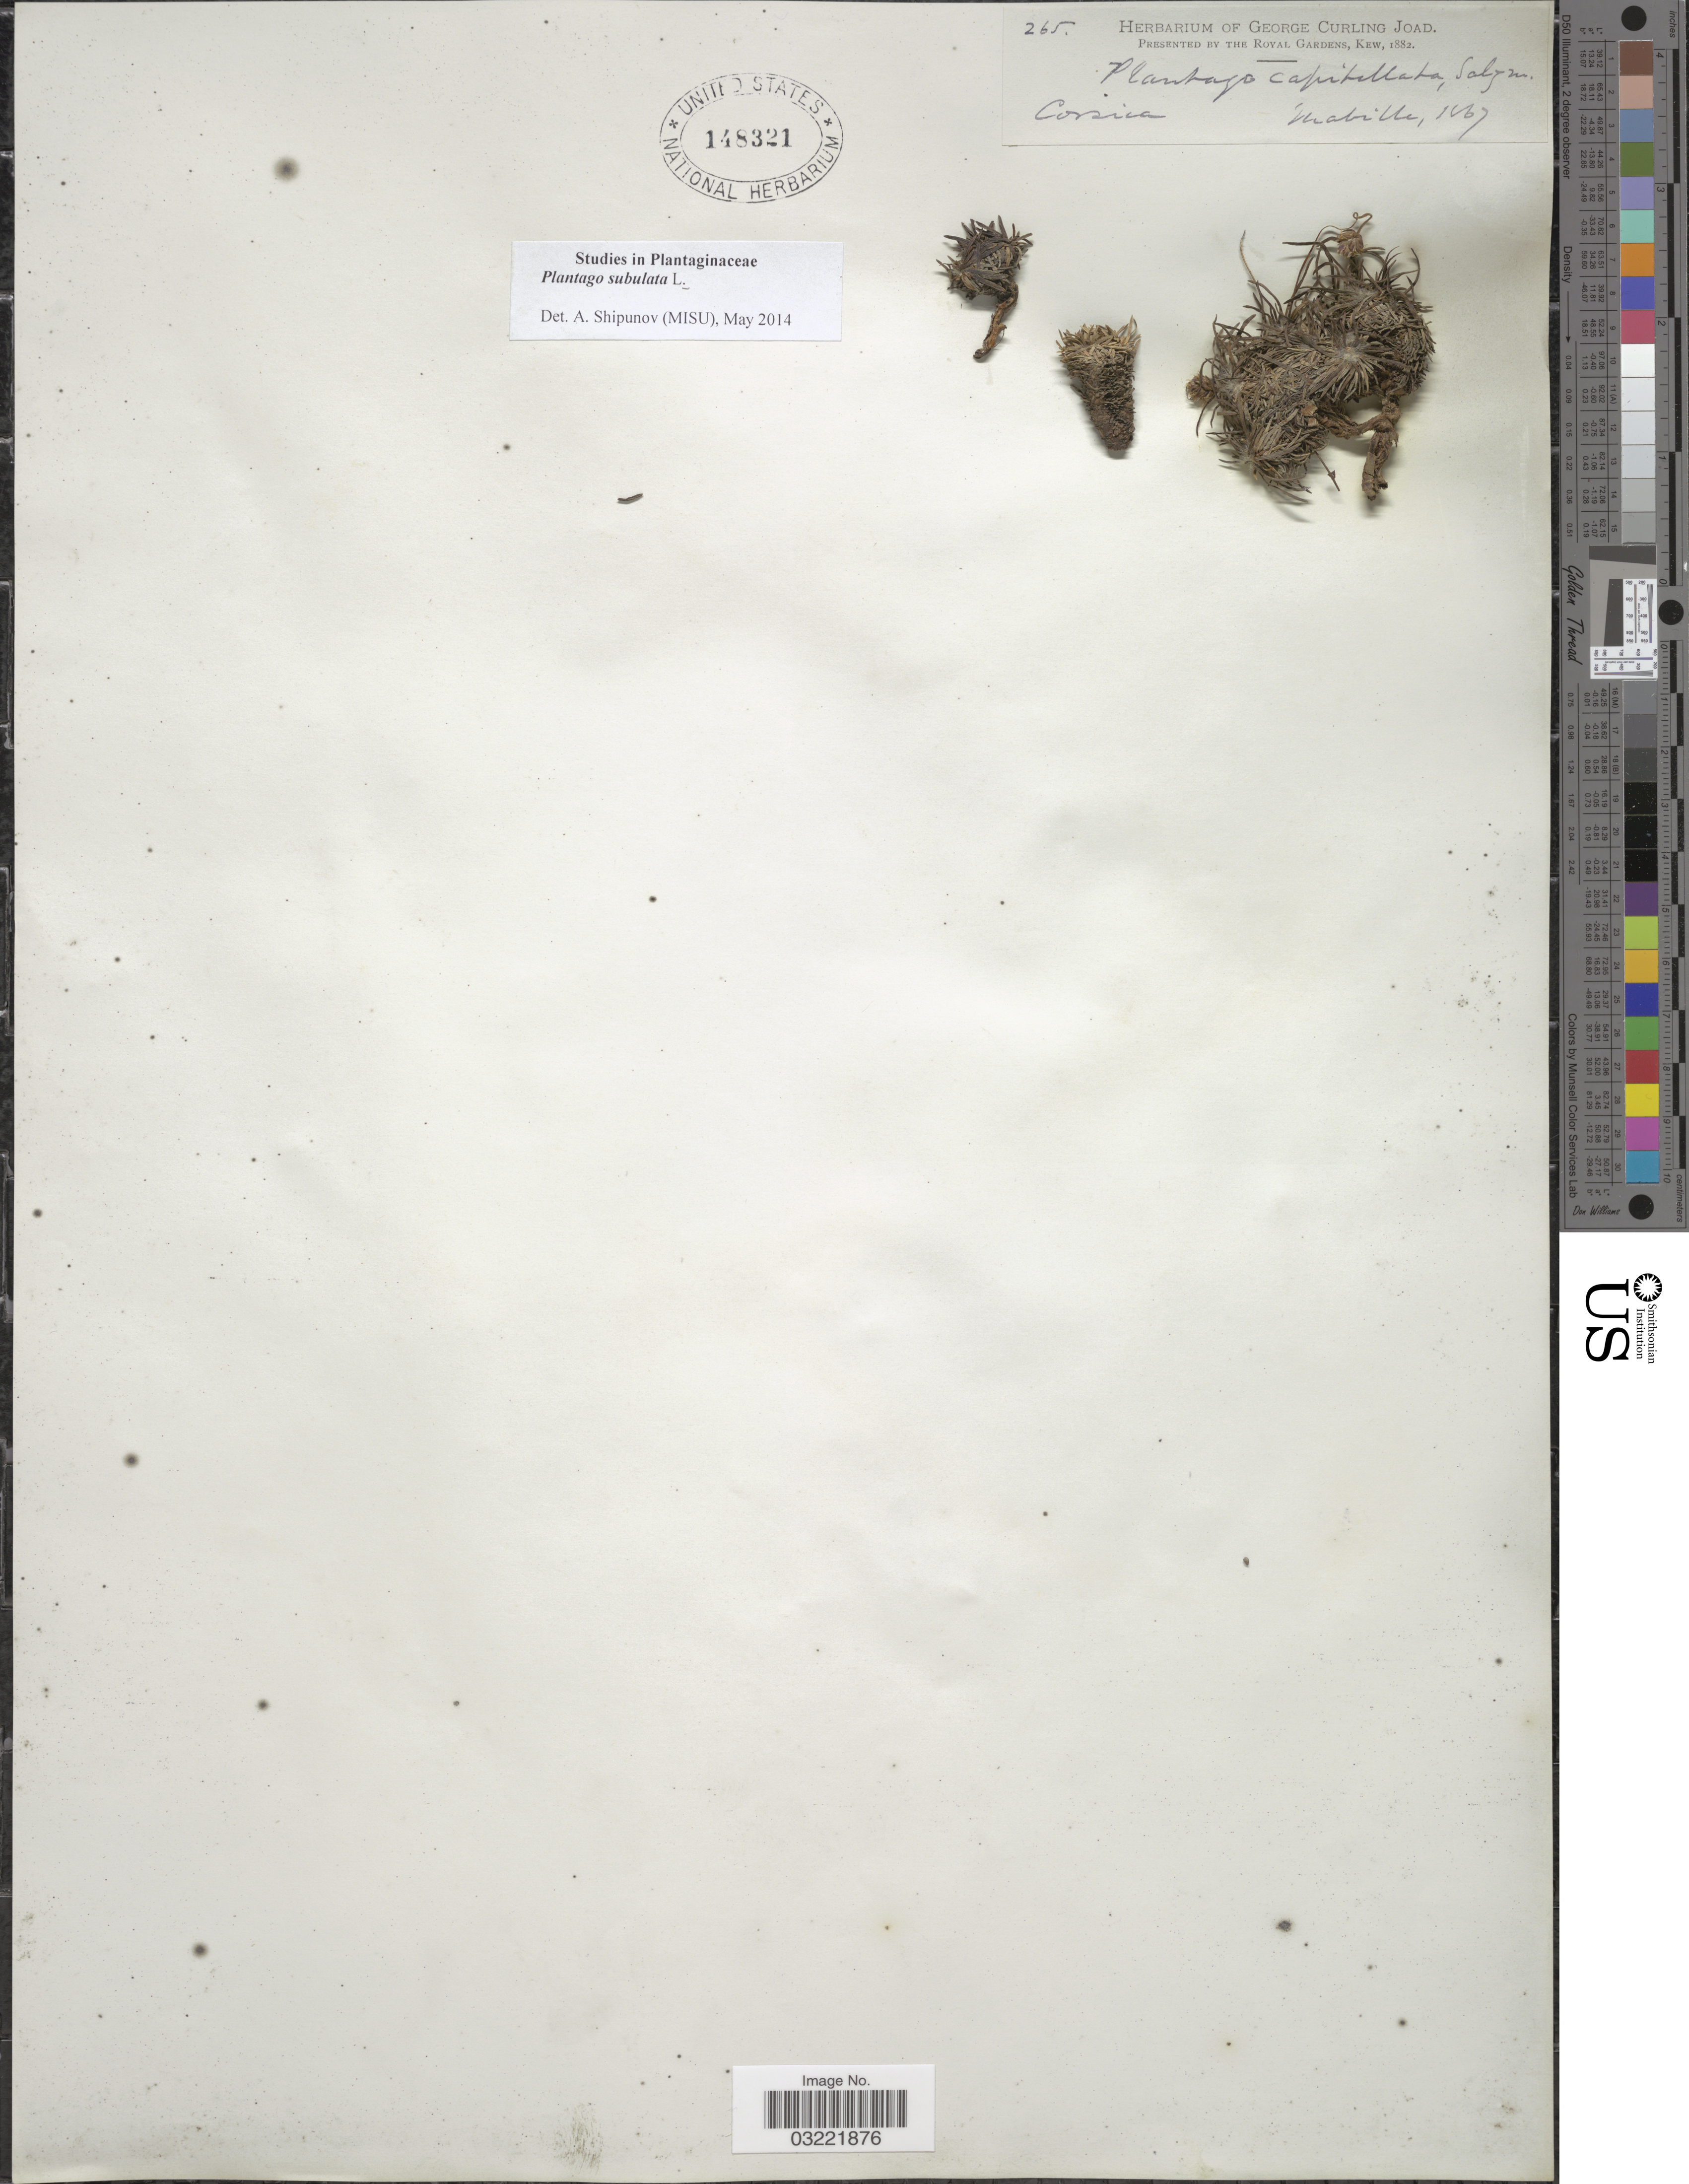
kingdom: Plantae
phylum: Tracheophyta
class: Magnoliopsida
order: Lamiales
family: Plantaginaceae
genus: Plantago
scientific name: Plantago subulata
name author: L.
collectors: Mabille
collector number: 265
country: France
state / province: Corsica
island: Corse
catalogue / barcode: US 148321